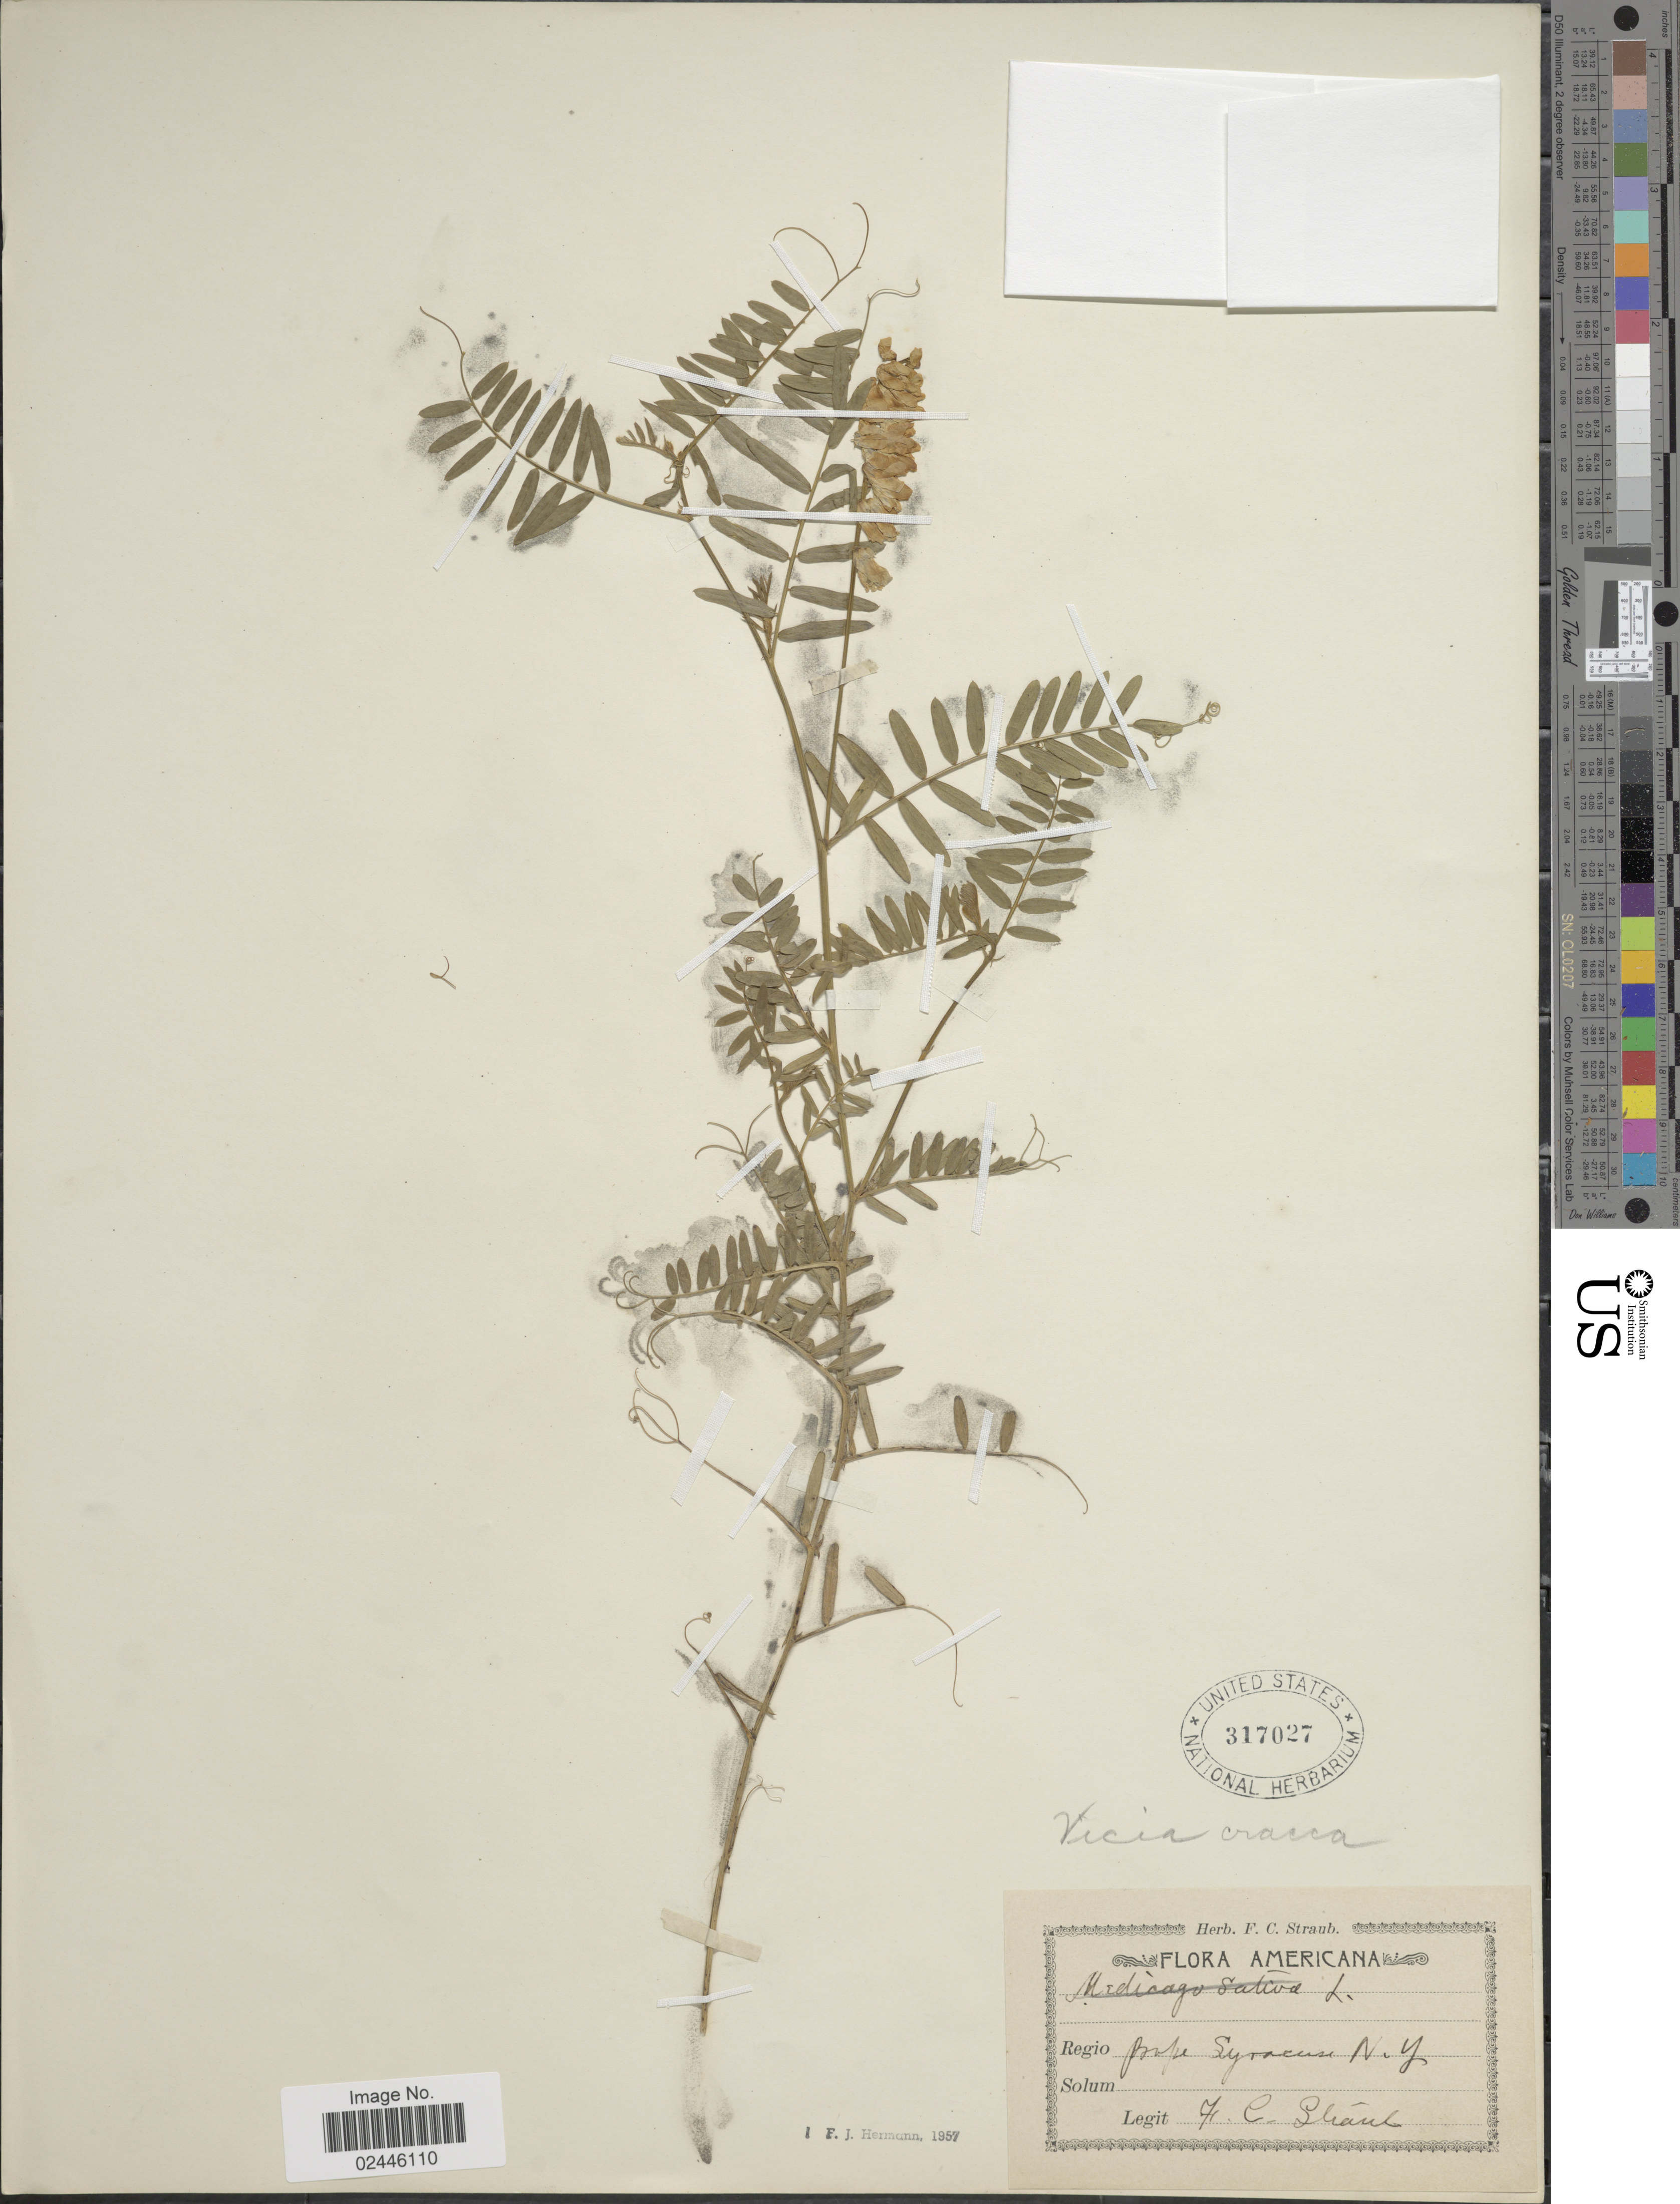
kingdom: Plantae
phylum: Tracheophyta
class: Magnoliopsida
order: Fabales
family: Fabaceae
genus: Vicia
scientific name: Vicia cracca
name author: L.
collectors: F. Straub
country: United States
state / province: New York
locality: Near Syracuse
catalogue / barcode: US 317027